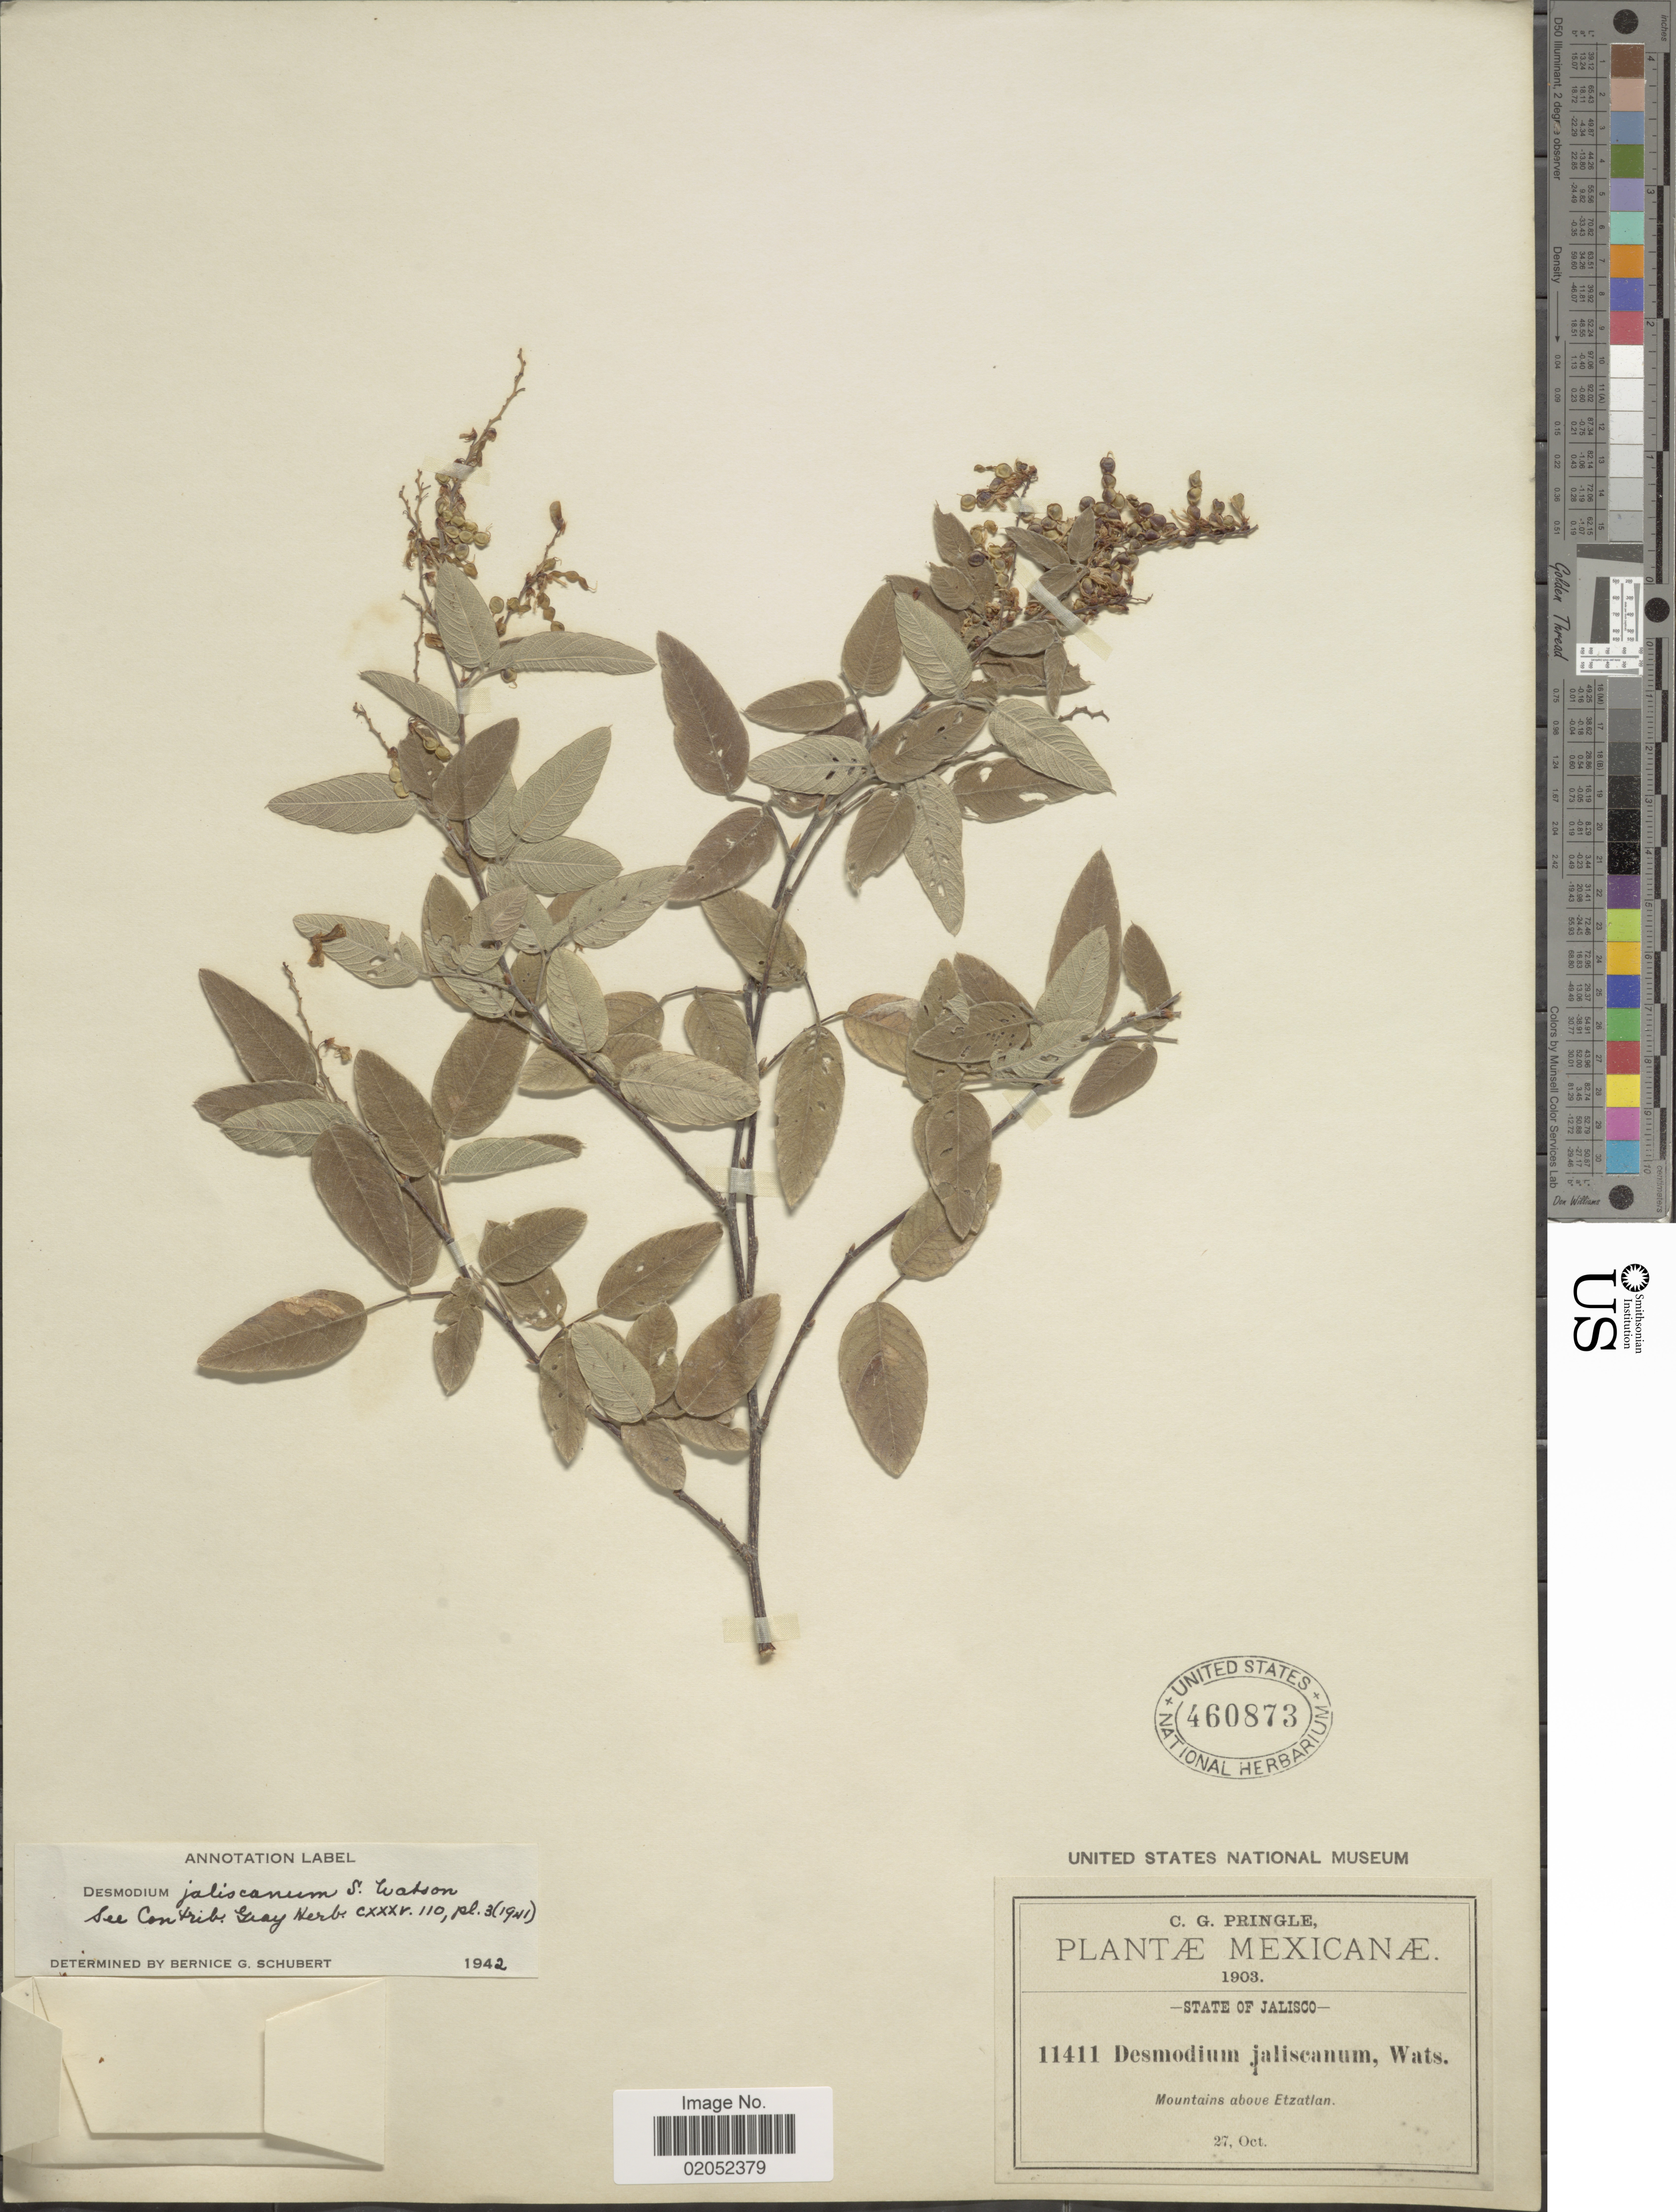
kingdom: Plantae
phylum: Tracheophyta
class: Magnoliopsida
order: Fabales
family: Fabaceae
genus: Desmodium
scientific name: Desmodium jaliscanum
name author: S. Watson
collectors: C. G. Pringle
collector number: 11411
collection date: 1903-10-27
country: Mexico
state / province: México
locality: Mexicanae, Mountains above Etzatlan. State of Jalsico.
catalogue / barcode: US 460873